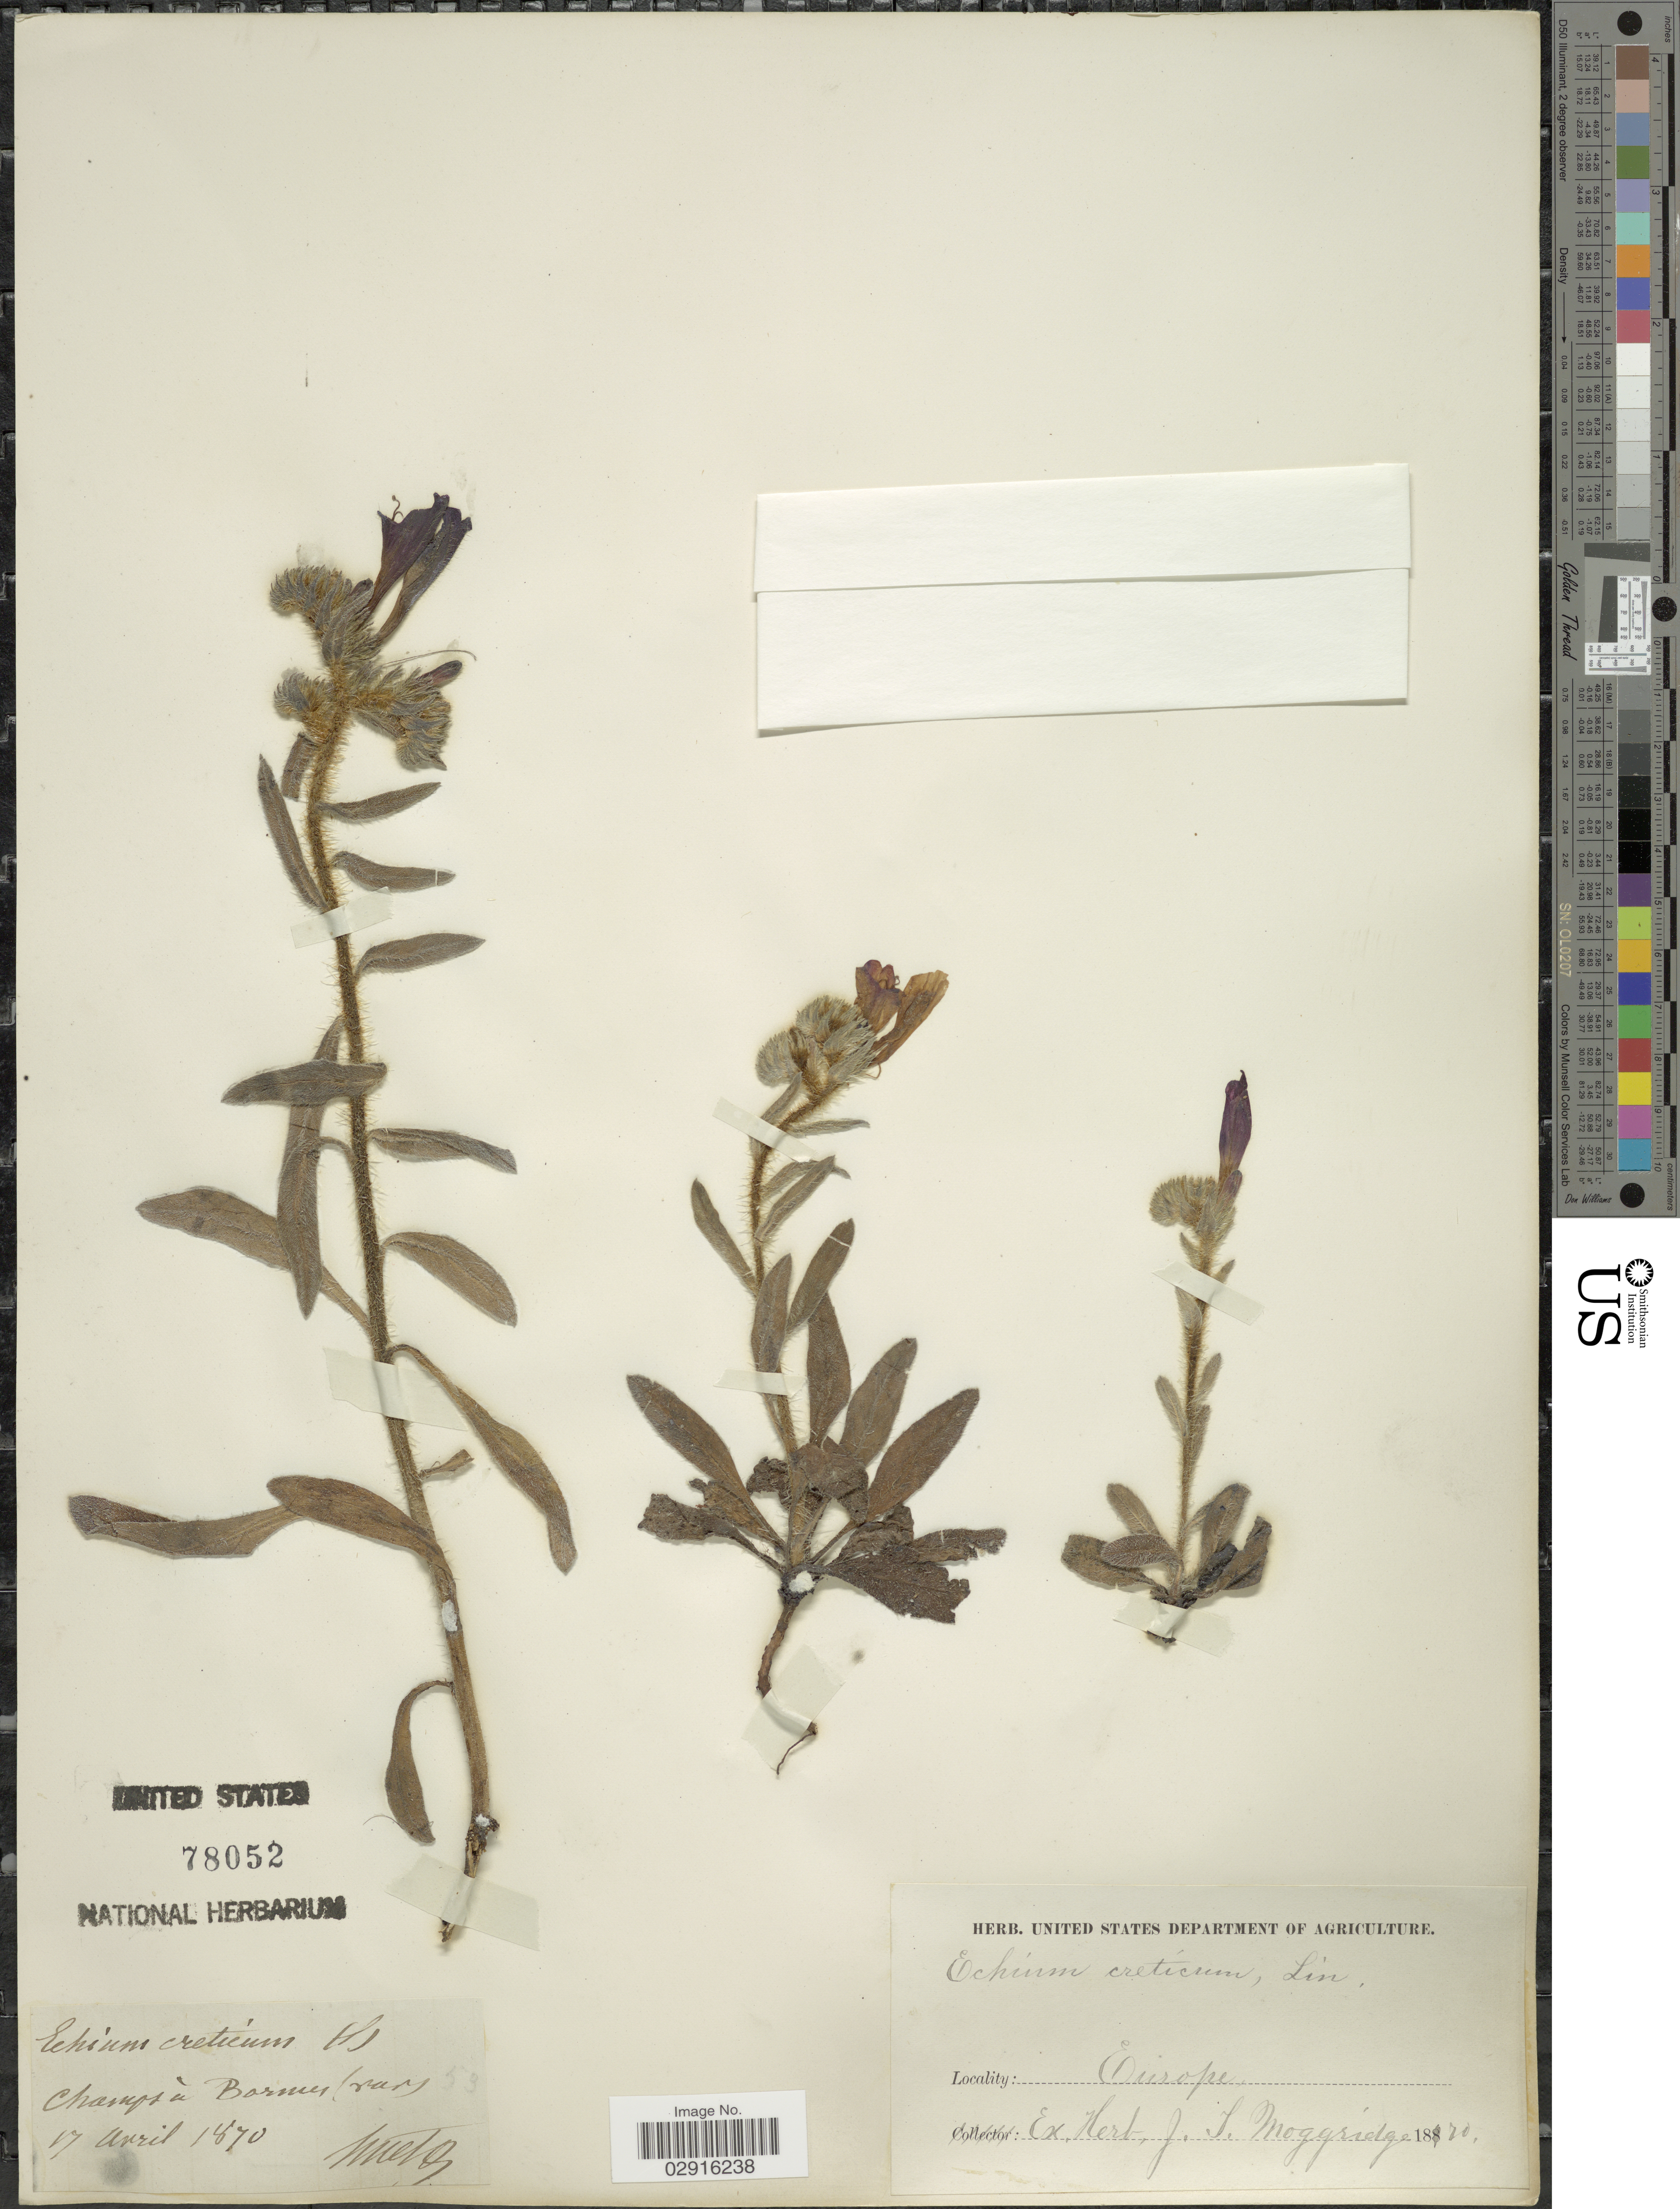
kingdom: Plantae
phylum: Tracheophyta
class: Magnoliopsida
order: Boraginales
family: Boraginaceae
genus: Echium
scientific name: Echium creticum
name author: L.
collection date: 1870-04-17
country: France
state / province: Provence-Alpes-Côte d'Azur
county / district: Var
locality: Europe. Champs a Bormes (Var).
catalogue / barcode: US 78052